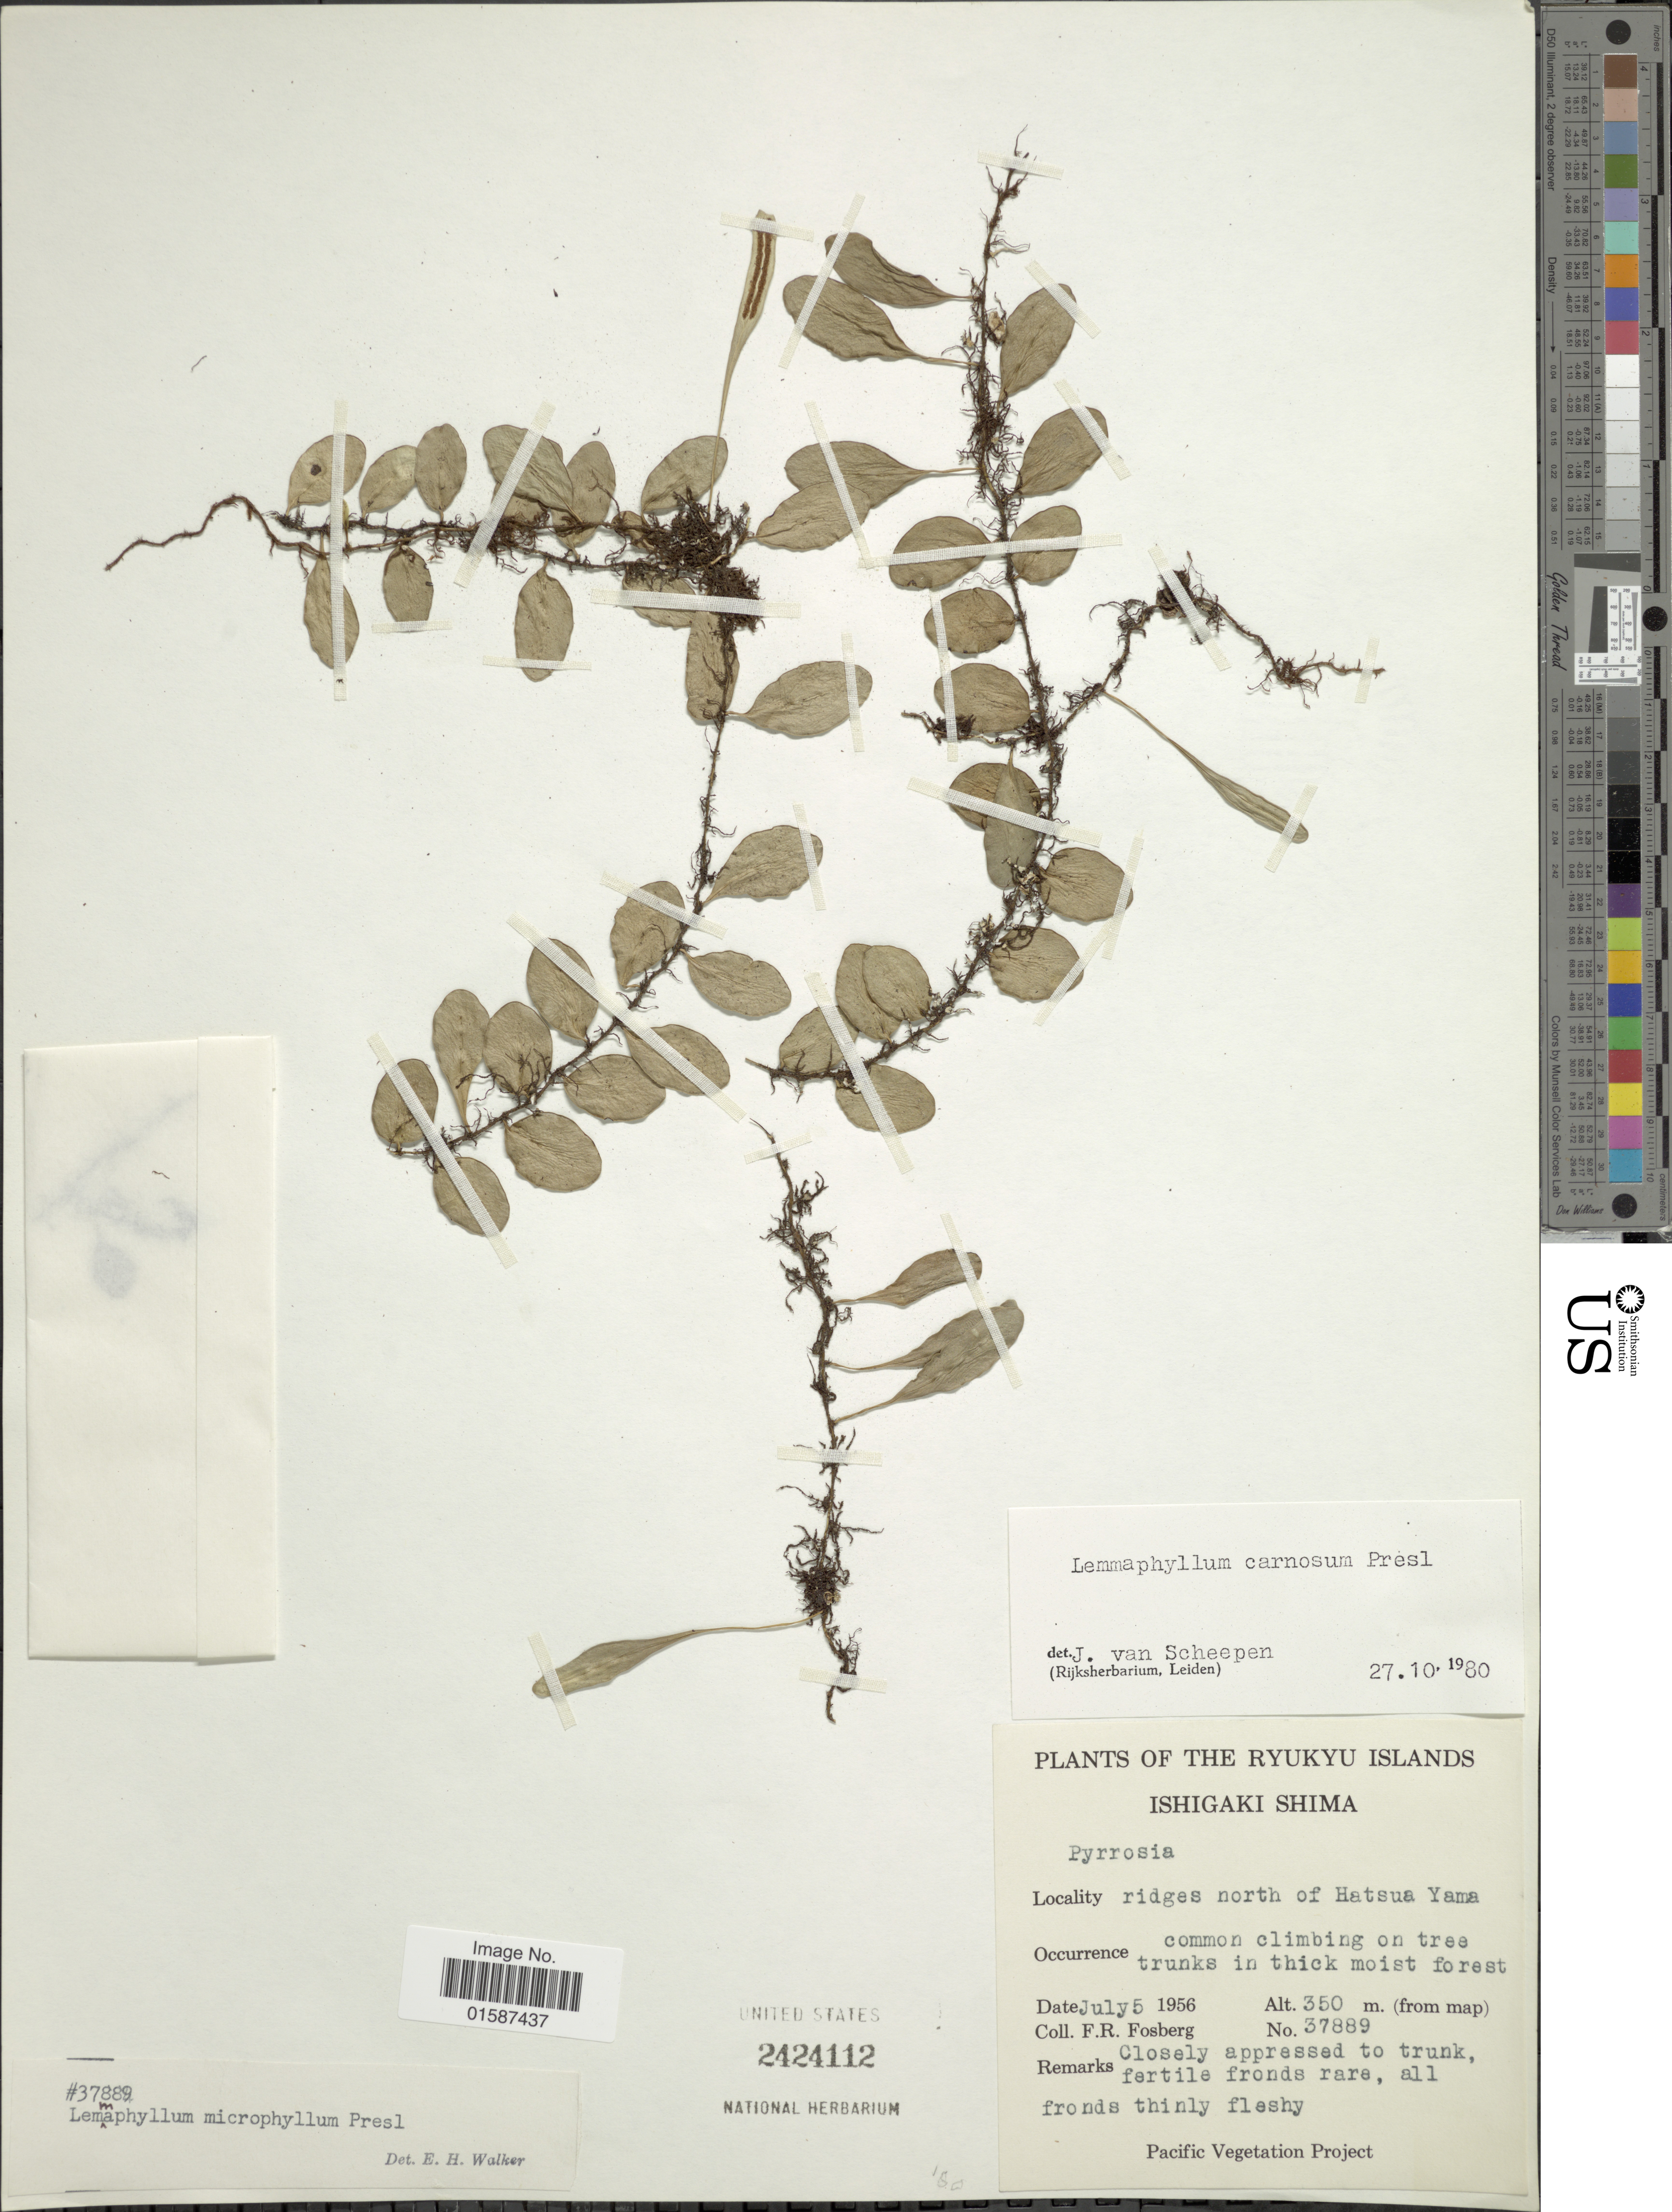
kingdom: Plantae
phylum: Tracheophyta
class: Polypodiopsida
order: Polypodiales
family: Polypodiaceae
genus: Lemmaphyllum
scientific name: Lemmaphyllum carnosum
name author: (J. Sm. ex Hook.) C. Presl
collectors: F. R. Fosberg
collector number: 37889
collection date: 1956-07-05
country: Japan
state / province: Okinawa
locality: Ryukyu, Isl. Ishigaki Shima, ridges north of Hatsua Yama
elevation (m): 350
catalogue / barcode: US 2424112